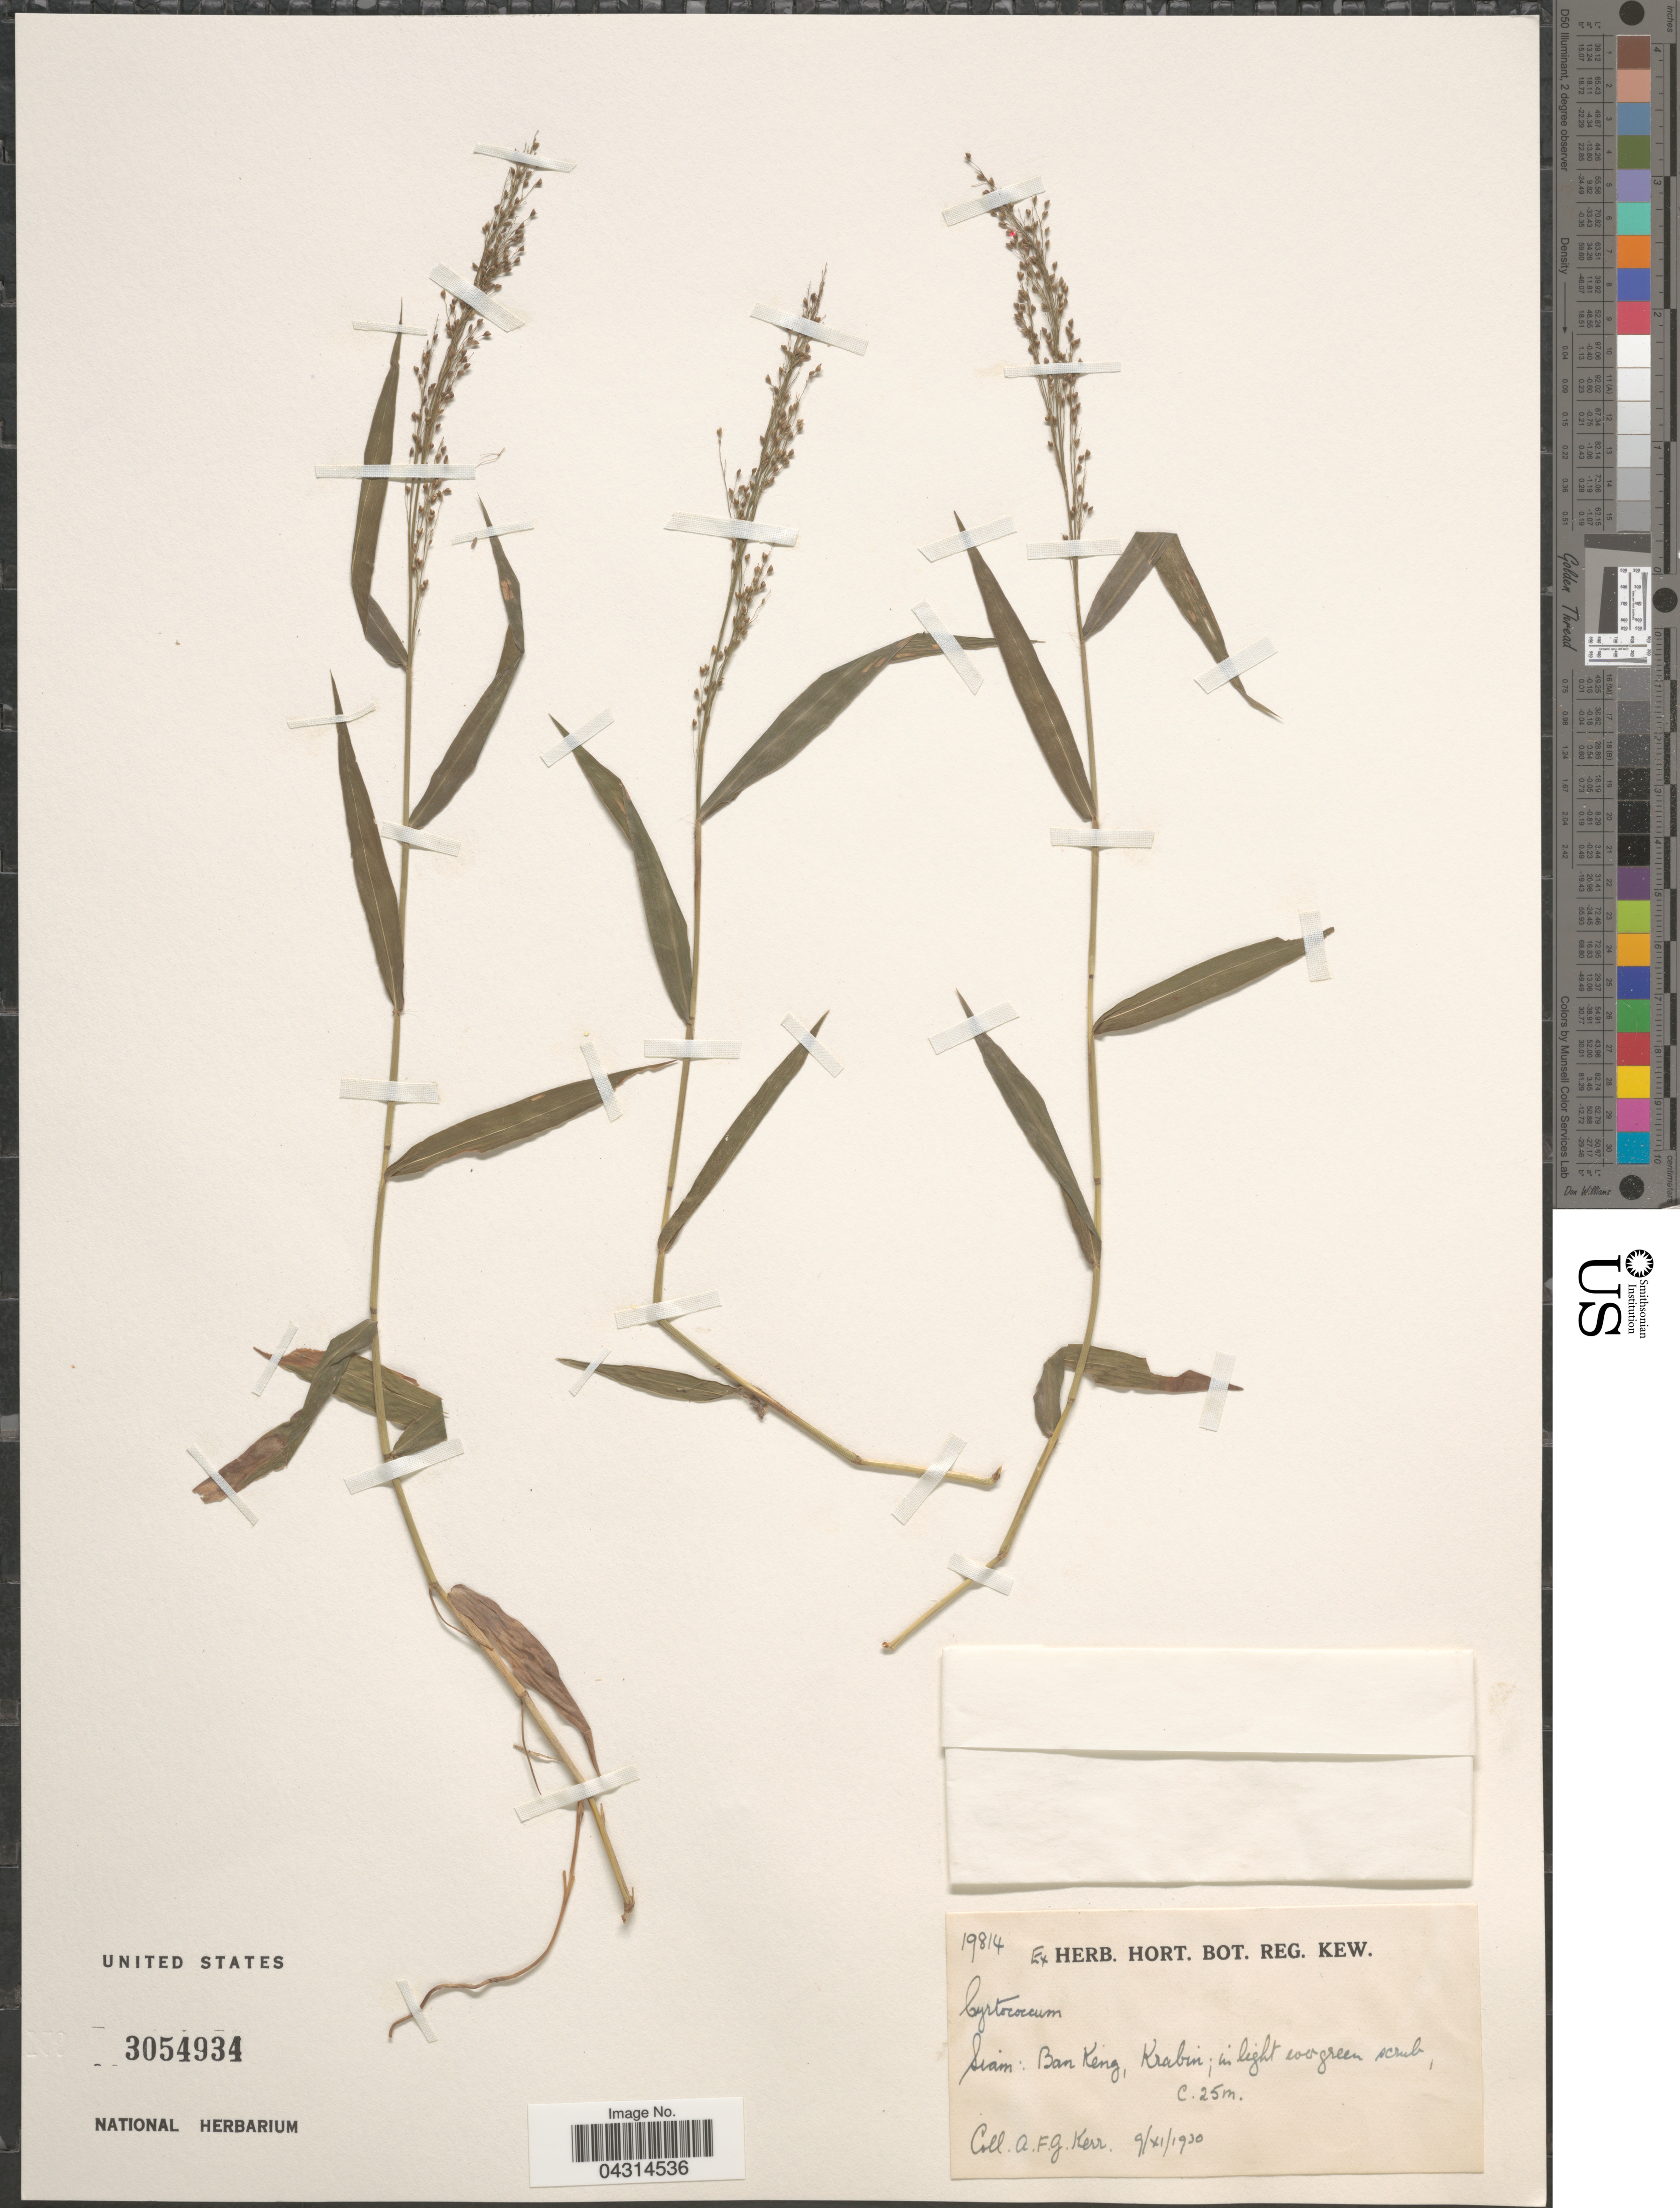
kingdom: Plantae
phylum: Tracheophyta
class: Liliopsida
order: Poales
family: Poaceae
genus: Cyrtococcum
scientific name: Cyrtococcum sp.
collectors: A. F. G. Kerr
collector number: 19814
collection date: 1930-11-09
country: Thailand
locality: Siam: Ban Keng, Krabin; in light evergreen scrub.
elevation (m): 25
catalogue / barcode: US 3054934